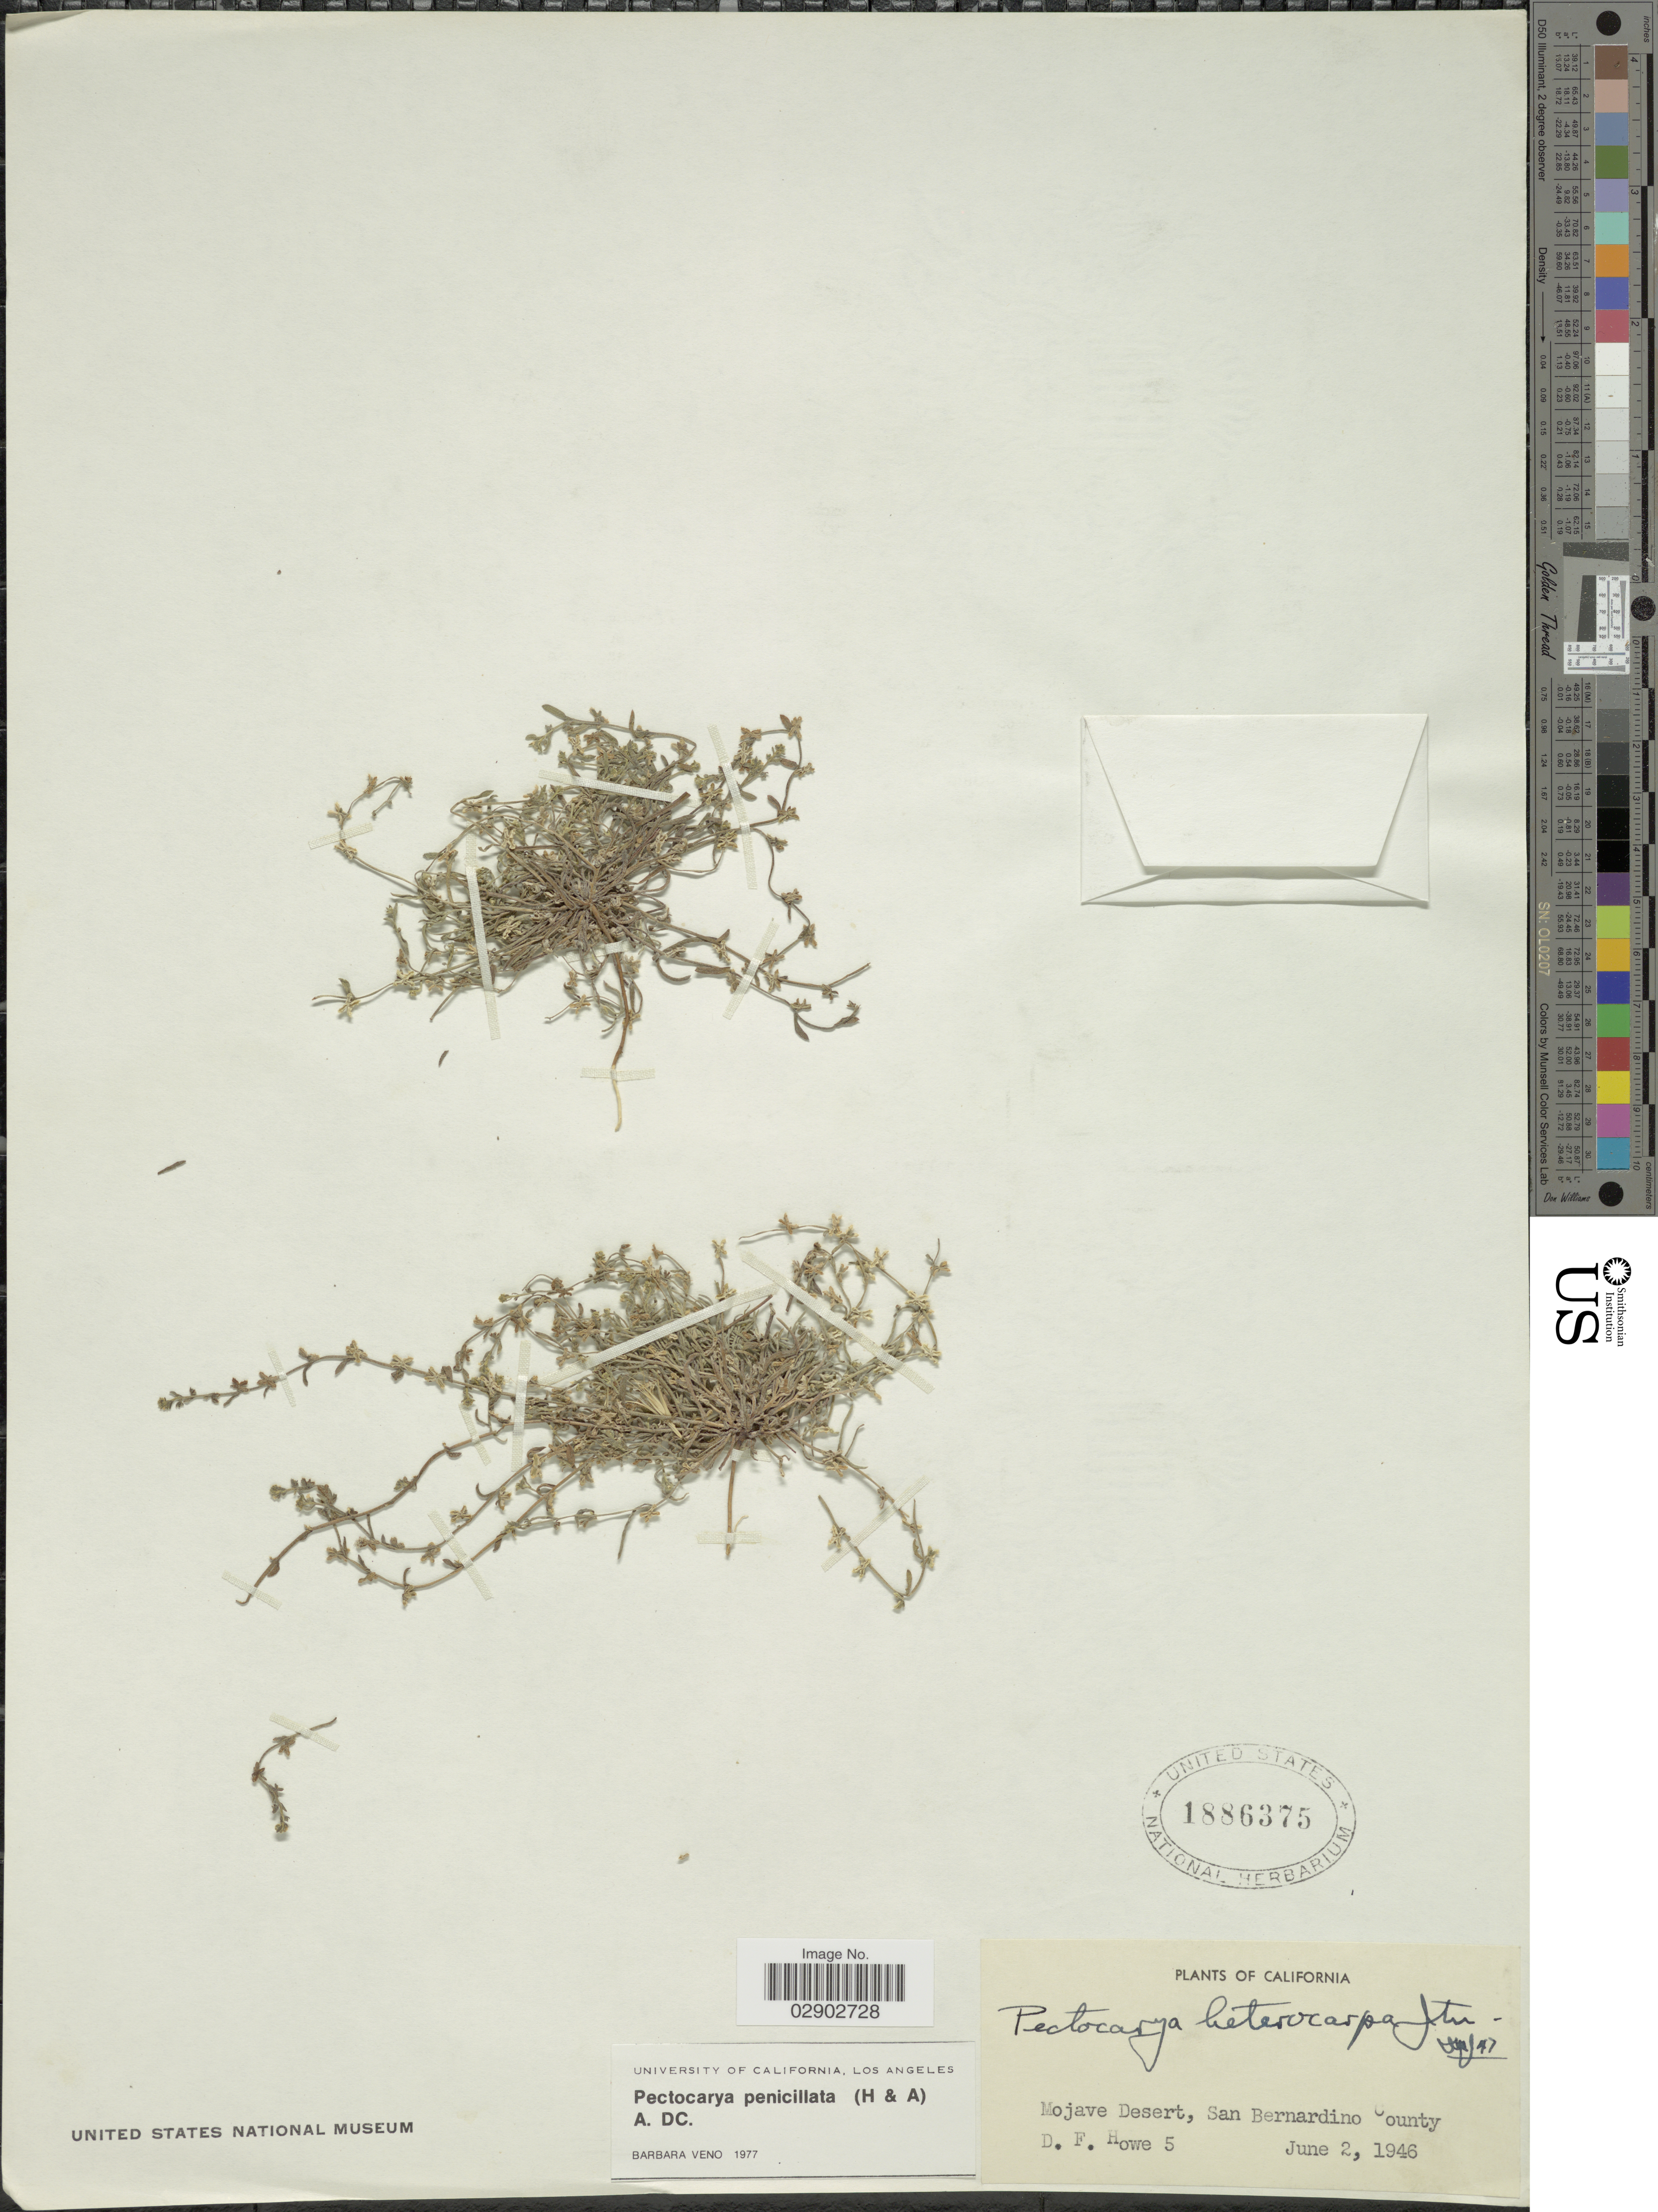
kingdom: Plantae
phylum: Tracheophyta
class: Magnoliopsida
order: Boraginales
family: Boraginaceae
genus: Pectocarya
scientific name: Pectocarya penicillata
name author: Hook. & Arn.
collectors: D. Howe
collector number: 5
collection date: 1946-06-02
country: United States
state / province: California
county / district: San Bernardino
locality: Mojave Desert, San Bernardino County.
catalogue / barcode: US 1886375